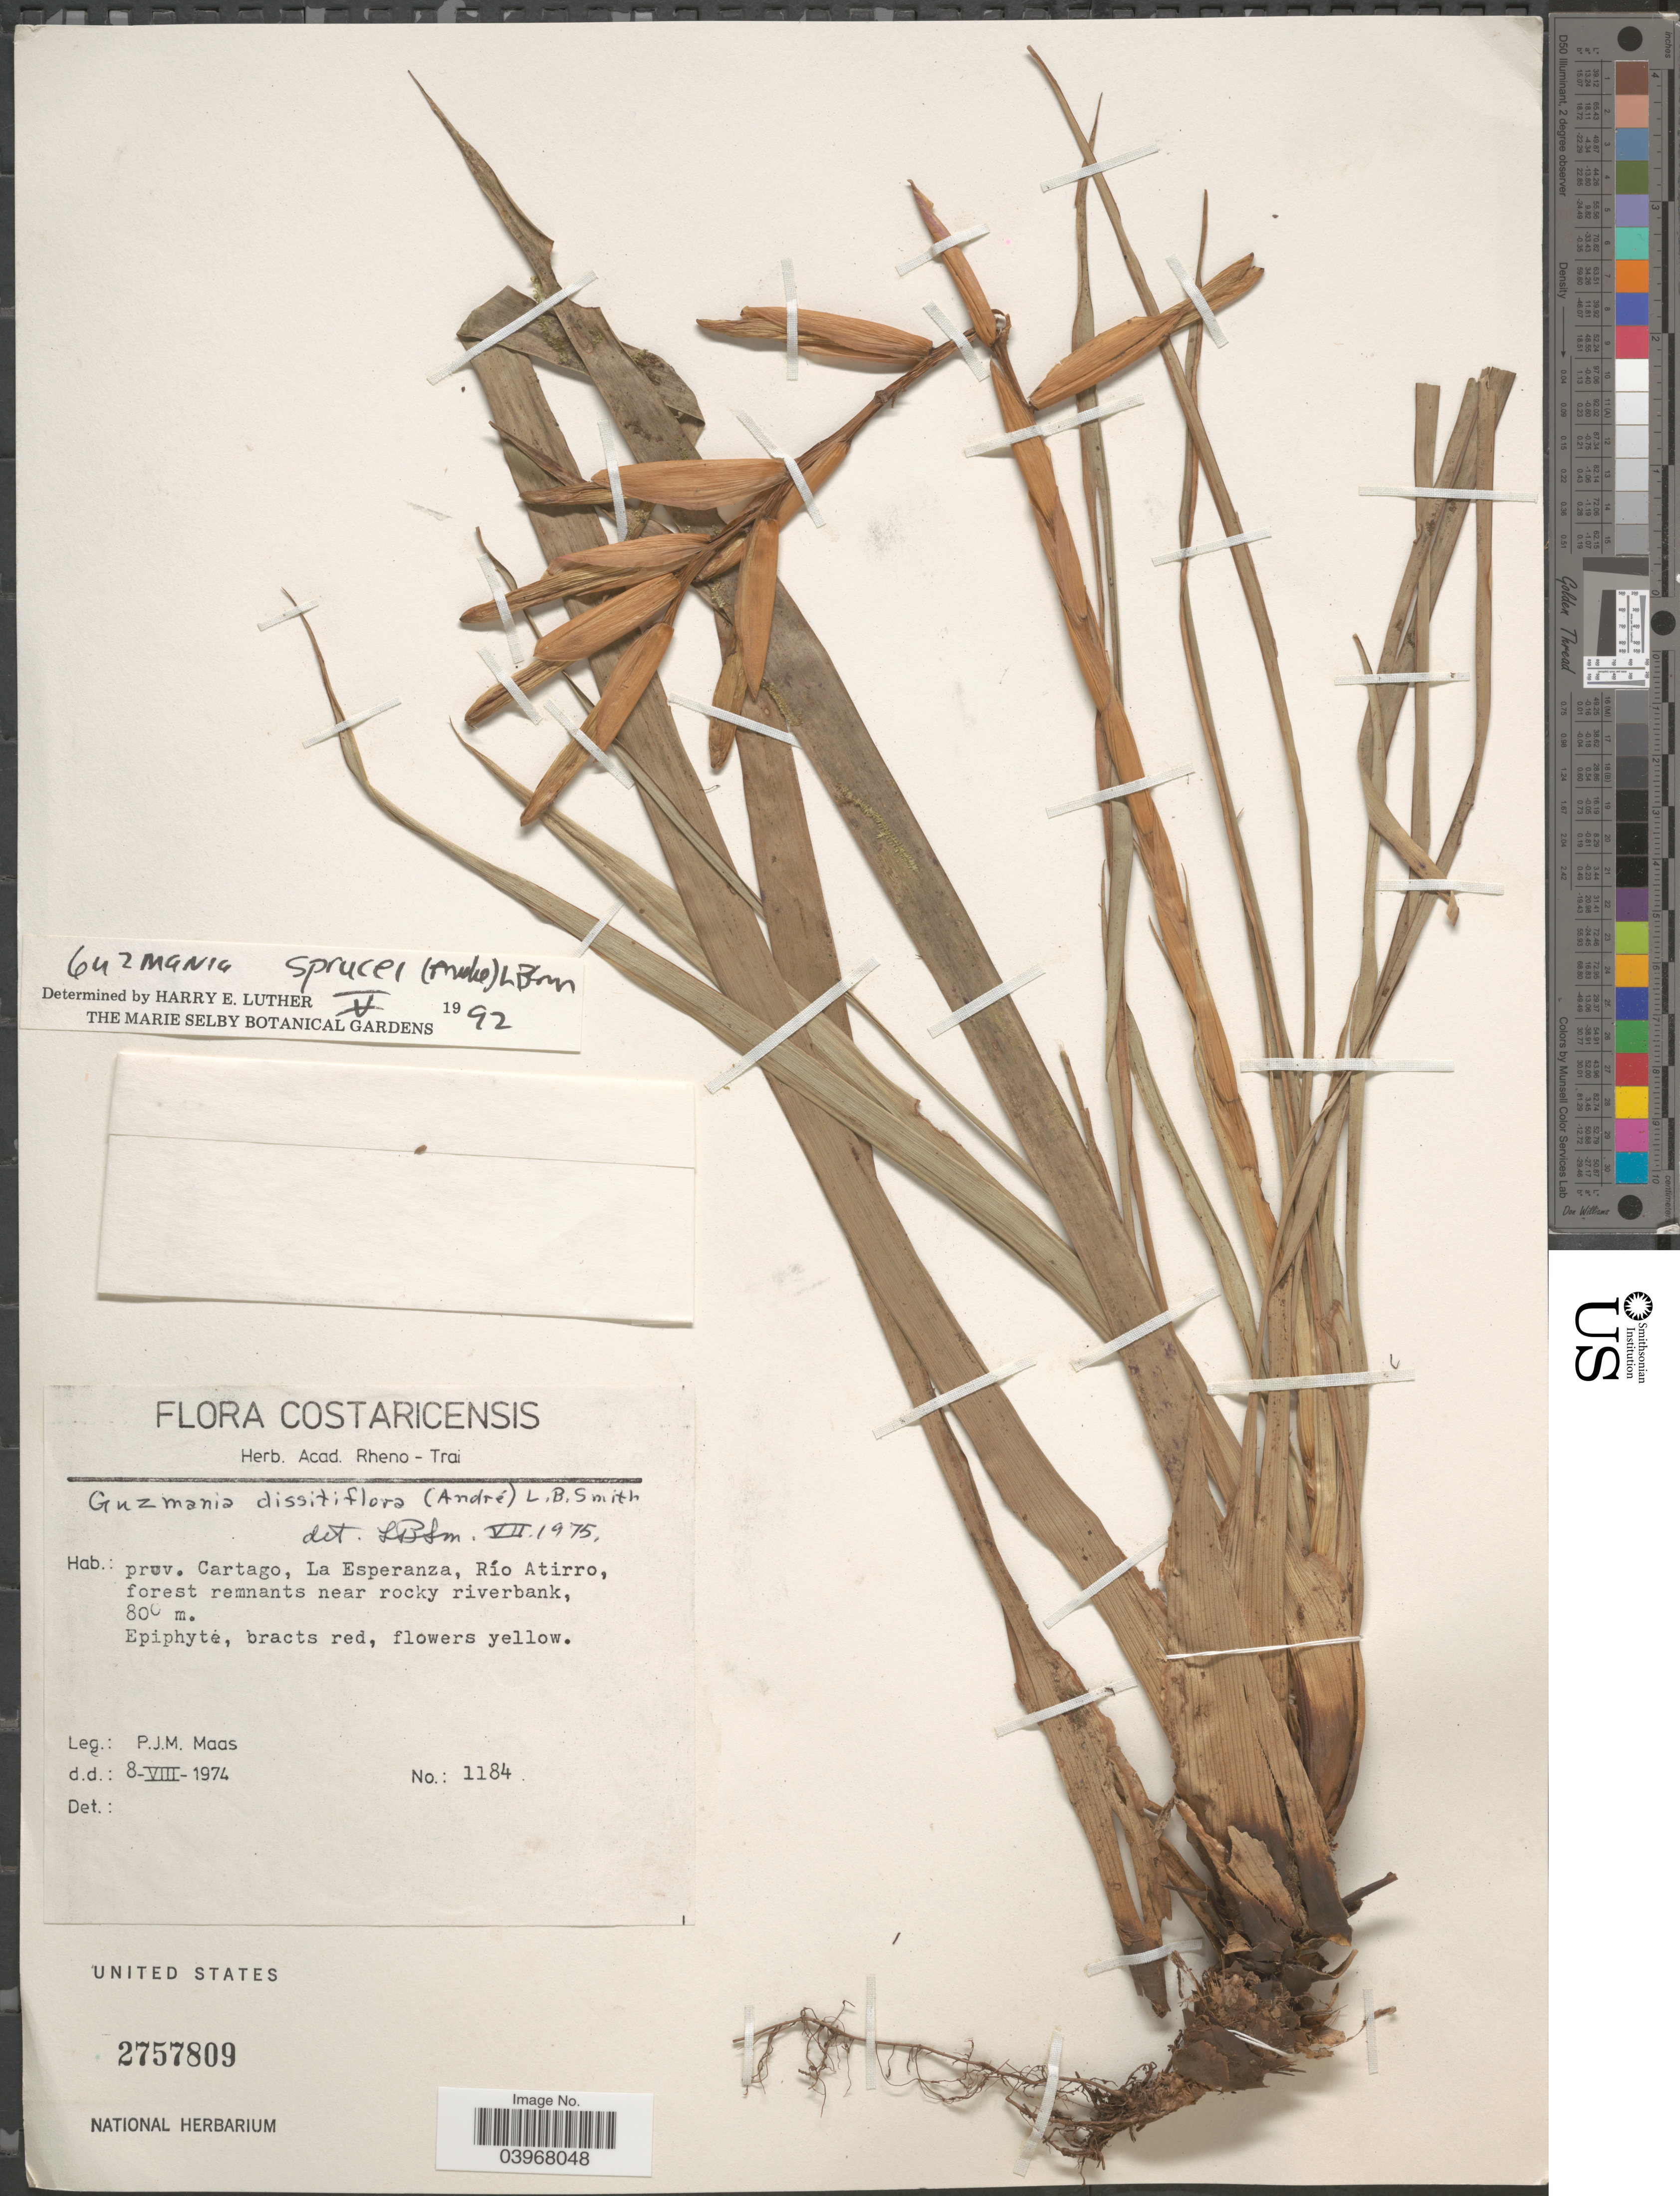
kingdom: Plantae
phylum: Tracheophyta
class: Liliopsida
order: Poales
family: Bromeliaceae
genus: Guzmania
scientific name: Guzmania sprucei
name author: (André) L.B. Sm.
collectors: P. Maas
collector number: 1184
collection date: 1974-08-08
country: Costa Rica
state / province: Cartago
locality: La Esperanza, Río Atirro.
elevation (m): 800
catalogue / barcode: US 2757809